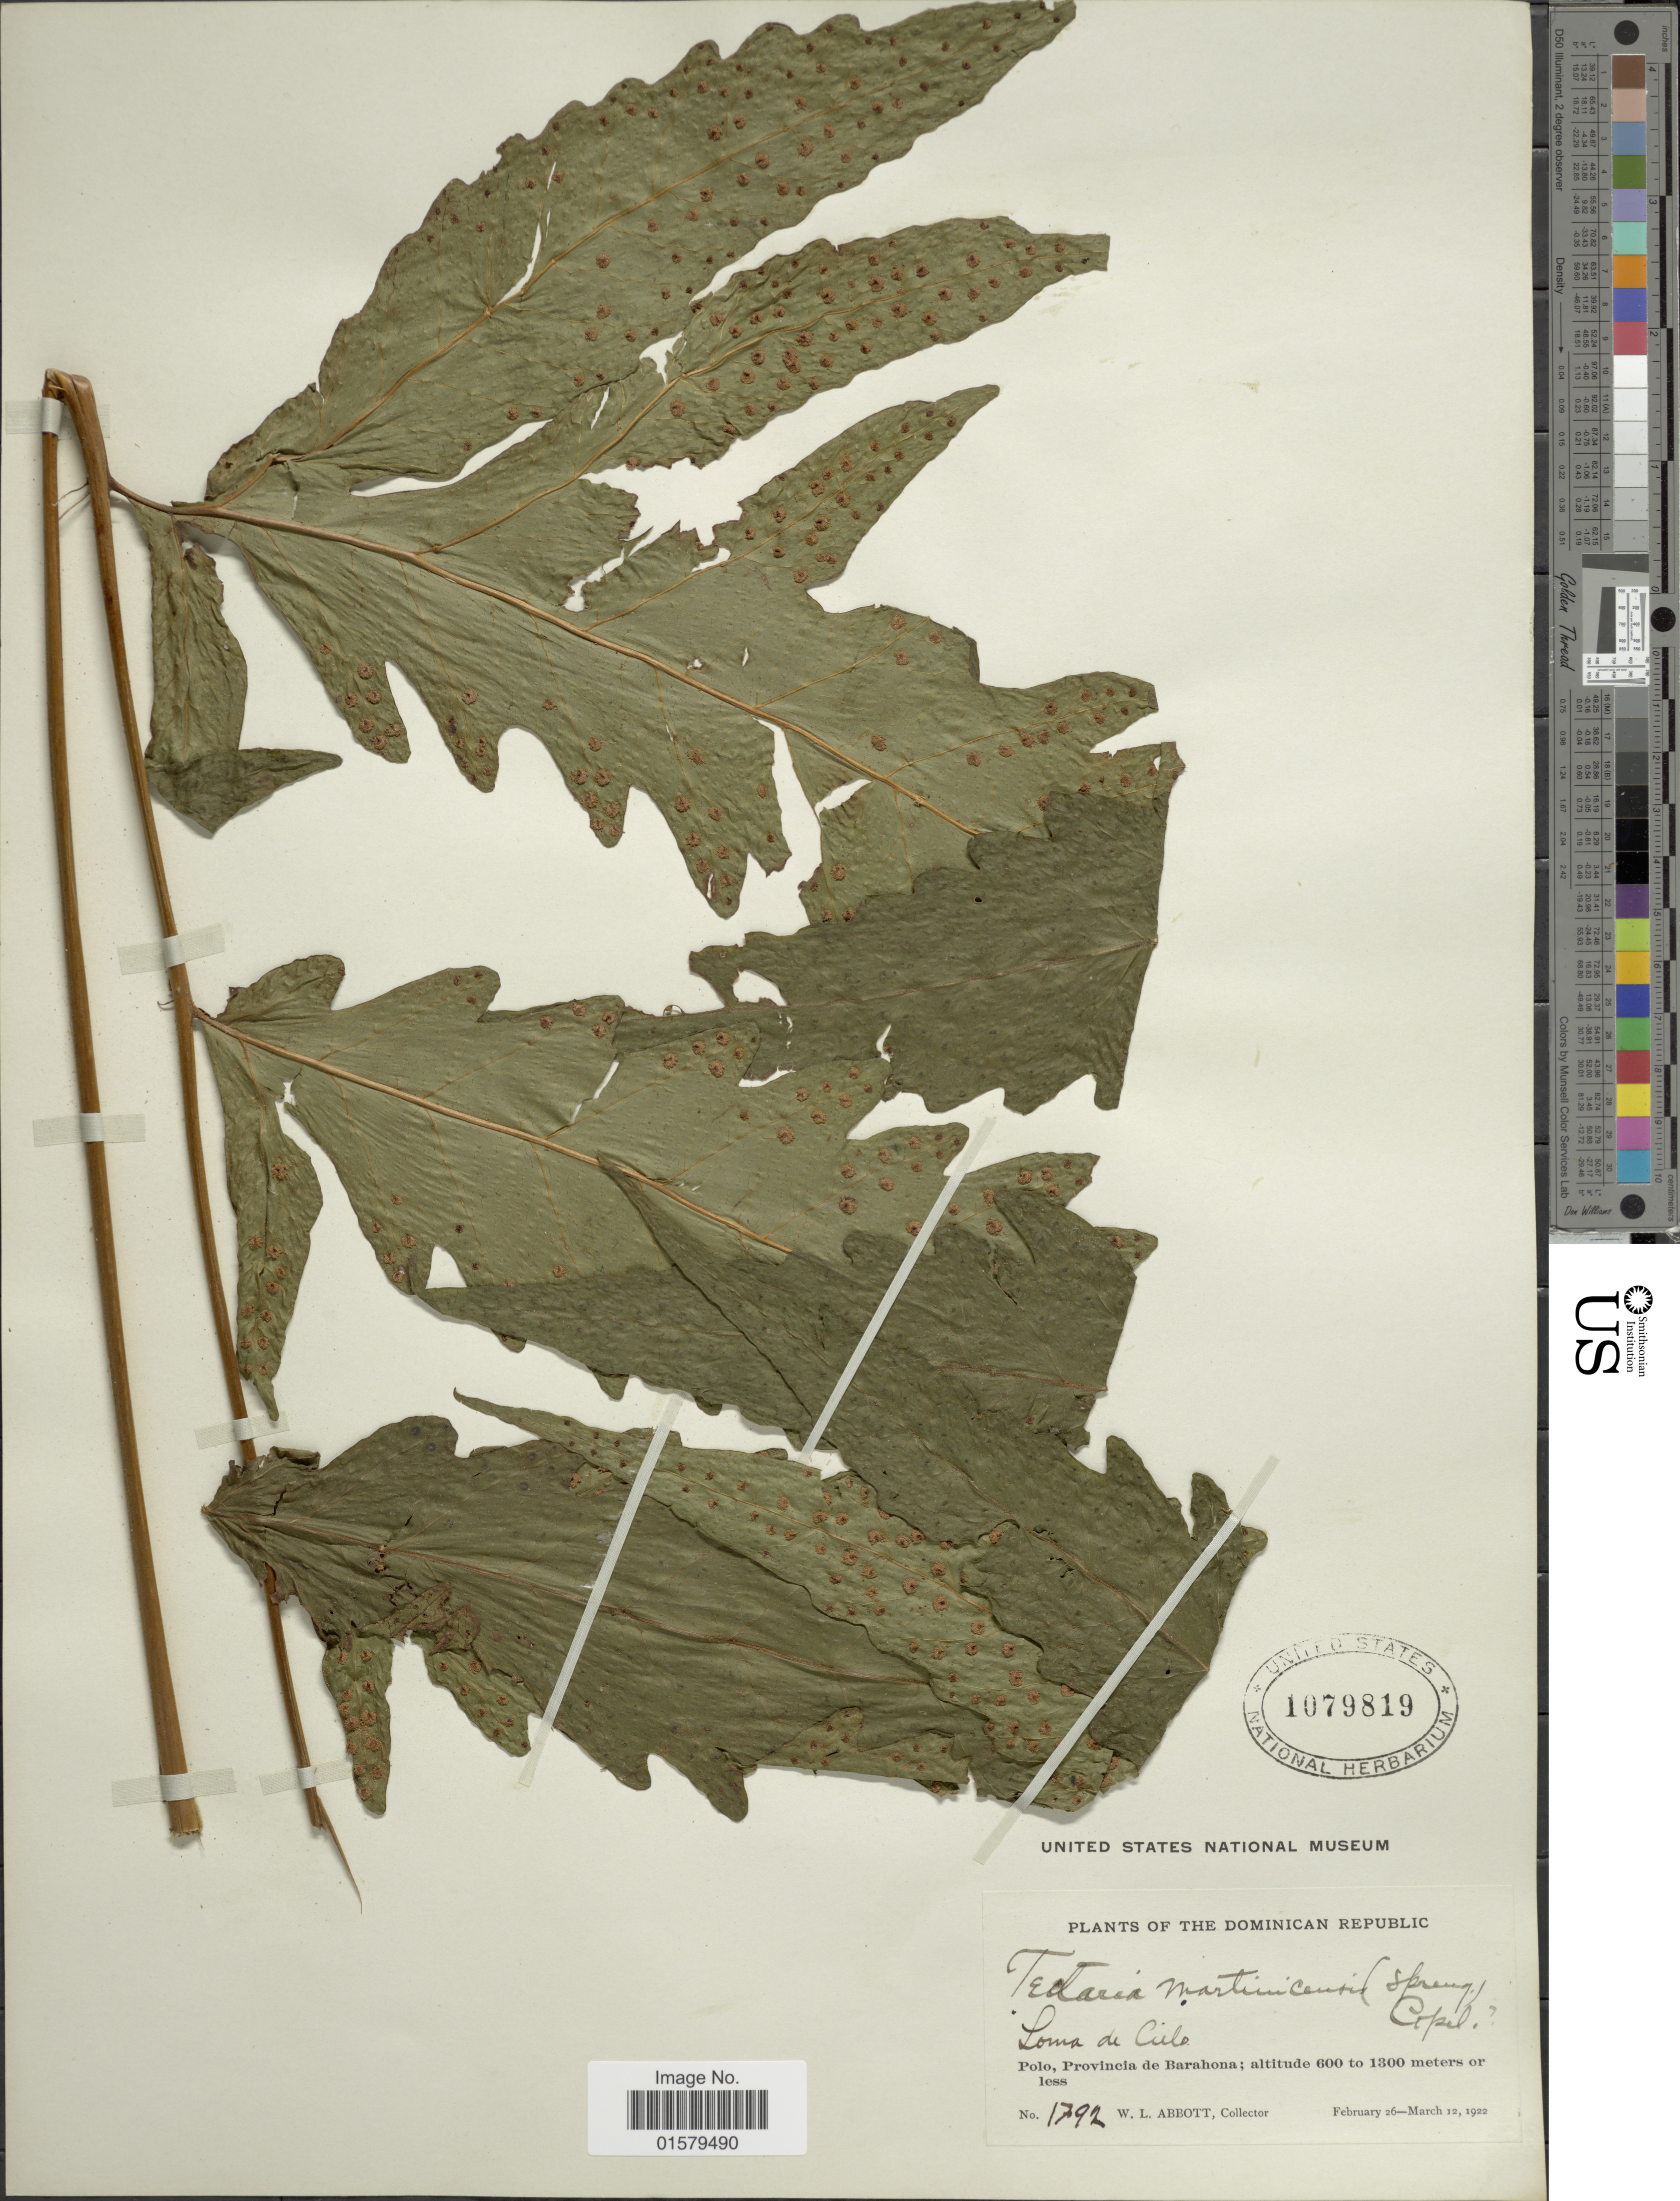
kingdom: Plantae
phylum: Tracheophyta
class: Polypodiopsida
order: Polypodiales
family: Tectariaceae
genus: Tectaria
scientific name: Tectaria transiens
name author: (C.V. Morton) A.R. Sm.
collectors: W. L. Abbott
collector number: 1792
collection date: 1922-02-26/1922-03-13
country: Dominican Republic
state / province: Barahona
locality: Loma de Cielo, Polo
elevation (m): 600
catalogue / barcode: US 1079819